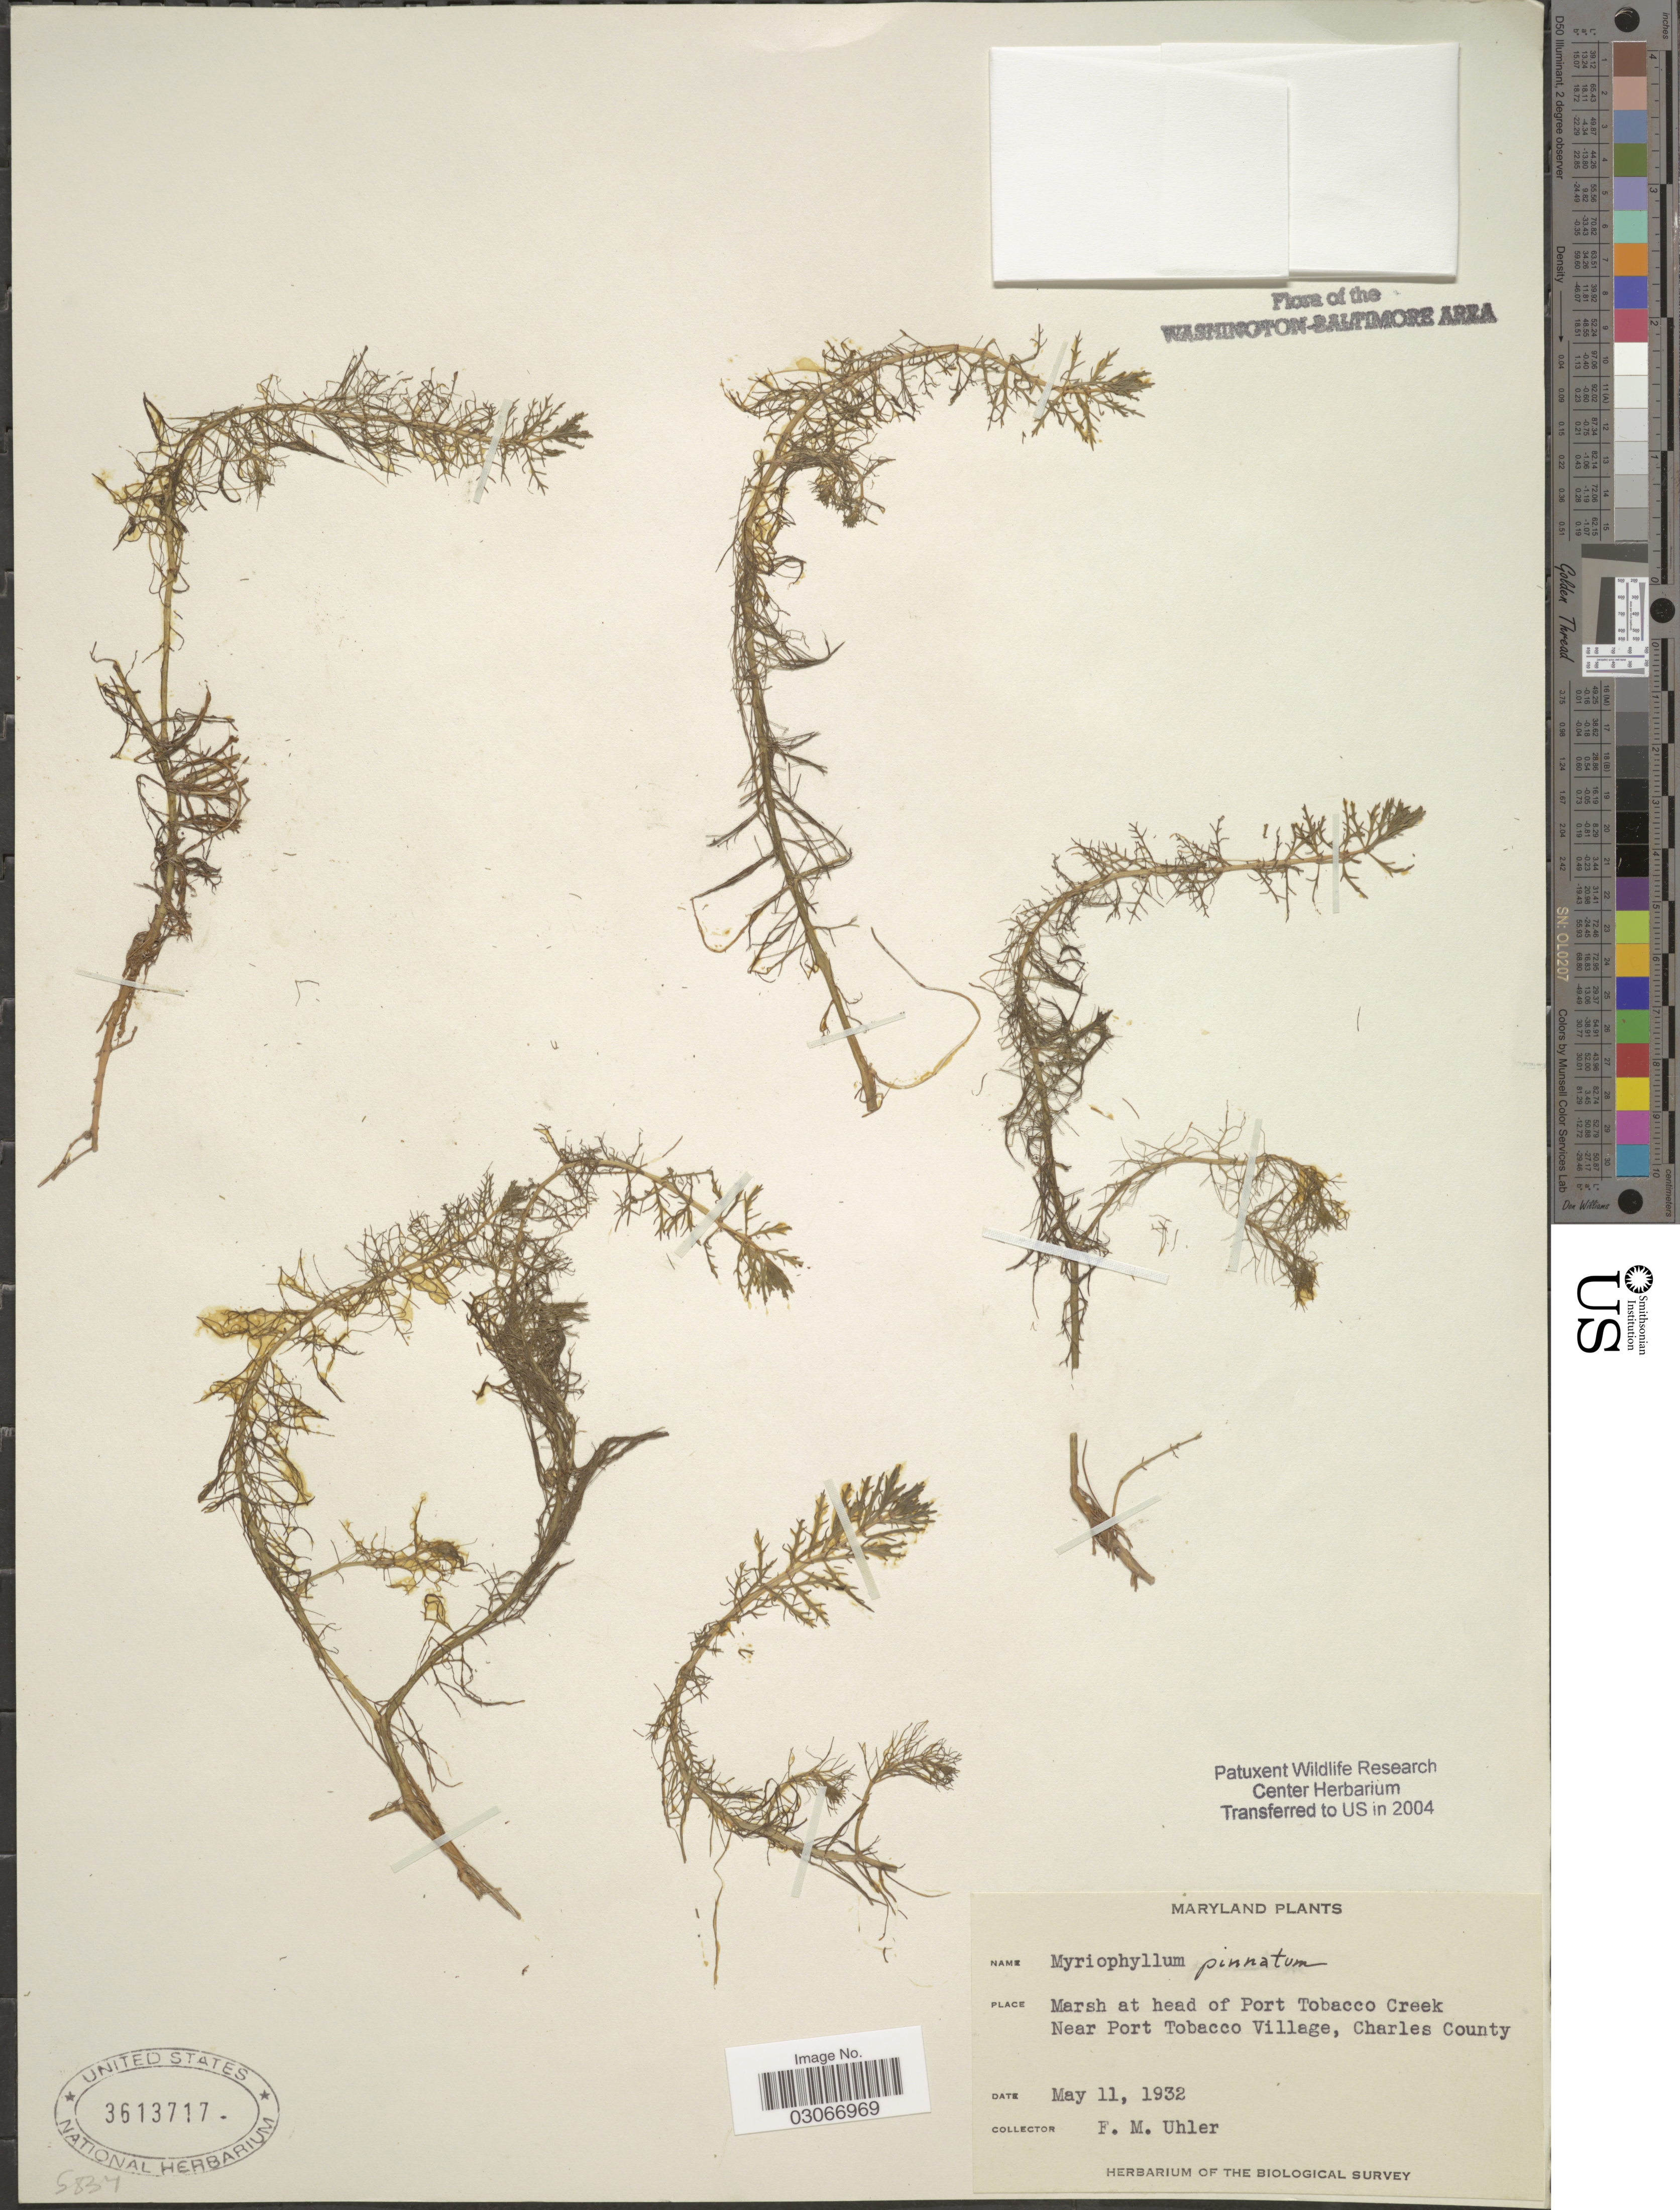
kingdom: Plantae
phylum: Tracheophyta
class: Magnoliopsida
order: Saxifragales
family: Haloragaceae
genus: Myriophyllum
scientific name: Myriophyllum pinnatum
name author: (Walter) Britton, Stearns & Poggenb.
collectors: F. M. Uhler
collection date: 1932-05-11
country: United States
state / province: Maryland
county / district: Charles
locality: Marsh at head of Port Tobacco Creek. Near Port Tobacco Village, Charles County.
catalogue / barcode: US 3613717